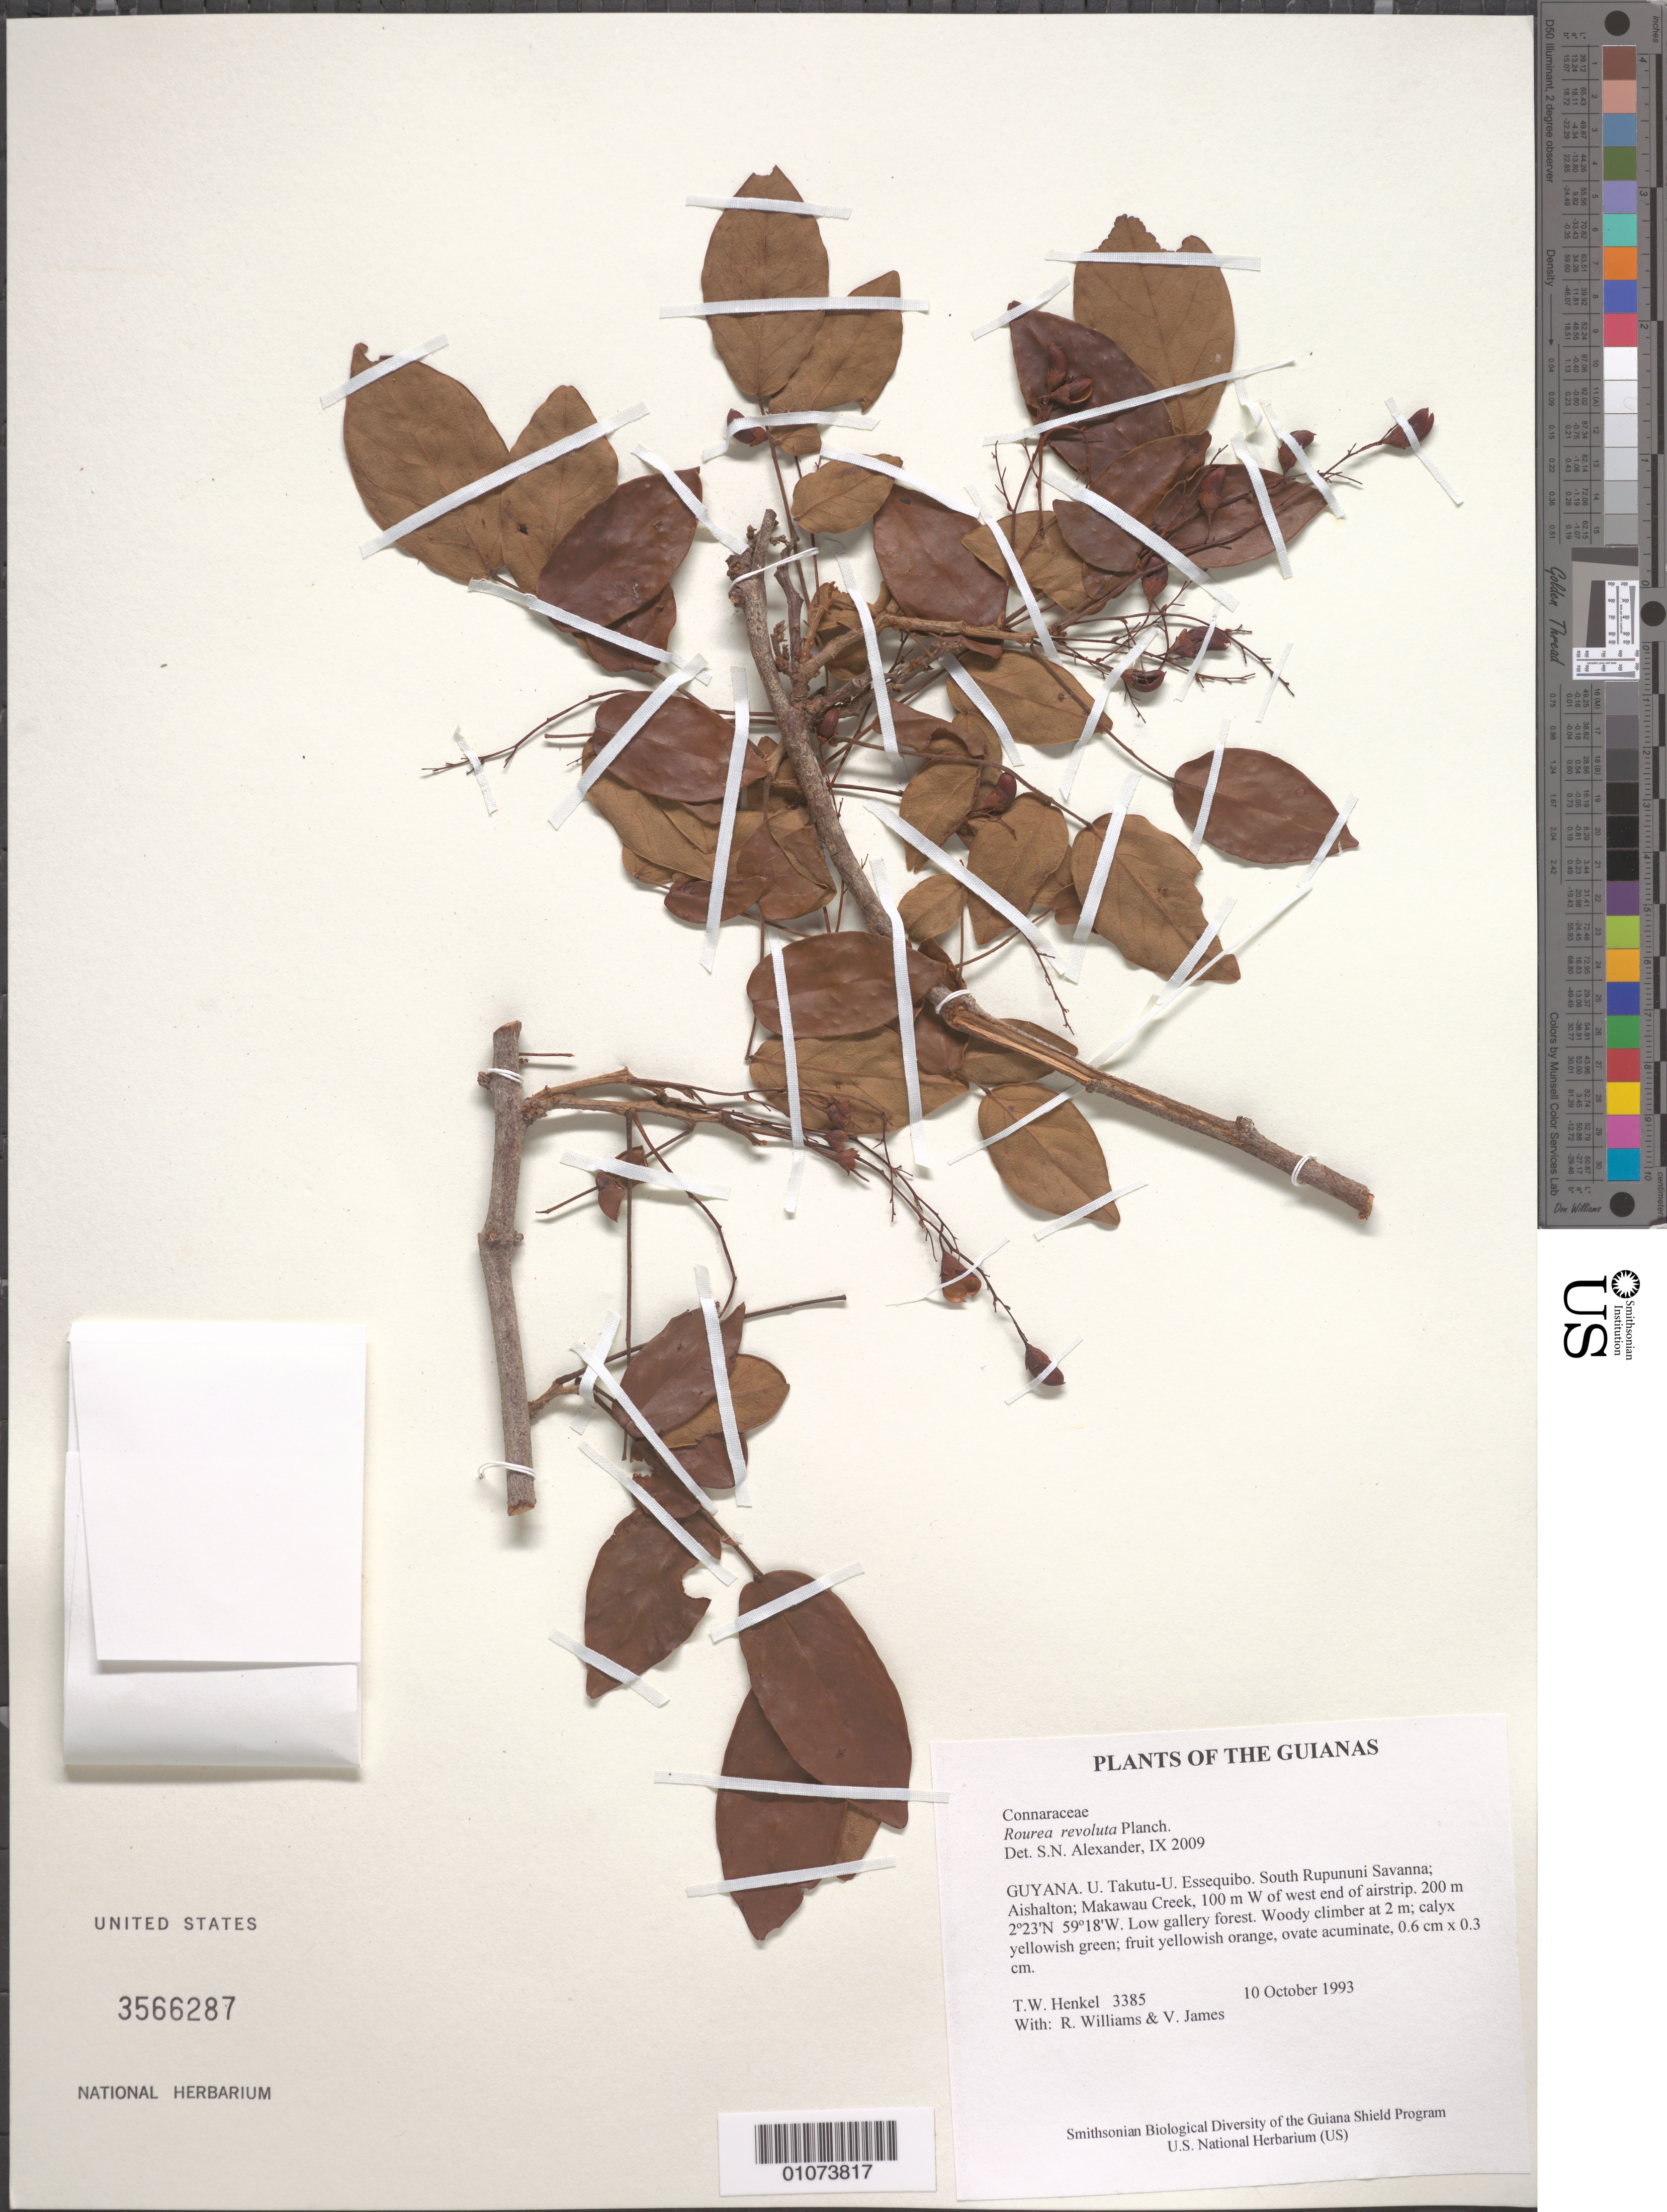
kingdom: Plantae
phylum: Tracheophyta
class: Magnoliopsida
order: Oxalidales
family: Connaraceae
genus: Rourea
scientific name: Rourea revoluta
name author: Planch.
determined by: Alexander, S. N.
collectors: T. Henkel, R. Williams & V. James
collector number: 3385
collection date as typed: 10 October 1993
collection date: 1993-10-10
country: Guyana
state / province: U. Takutu-U. Essequibo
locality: South Rupununi Savanna; Aishalton; Makawau Creek, 100 m W of west end of airstrip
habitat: Low gallery forest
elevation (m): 200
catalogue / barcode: US 3566287